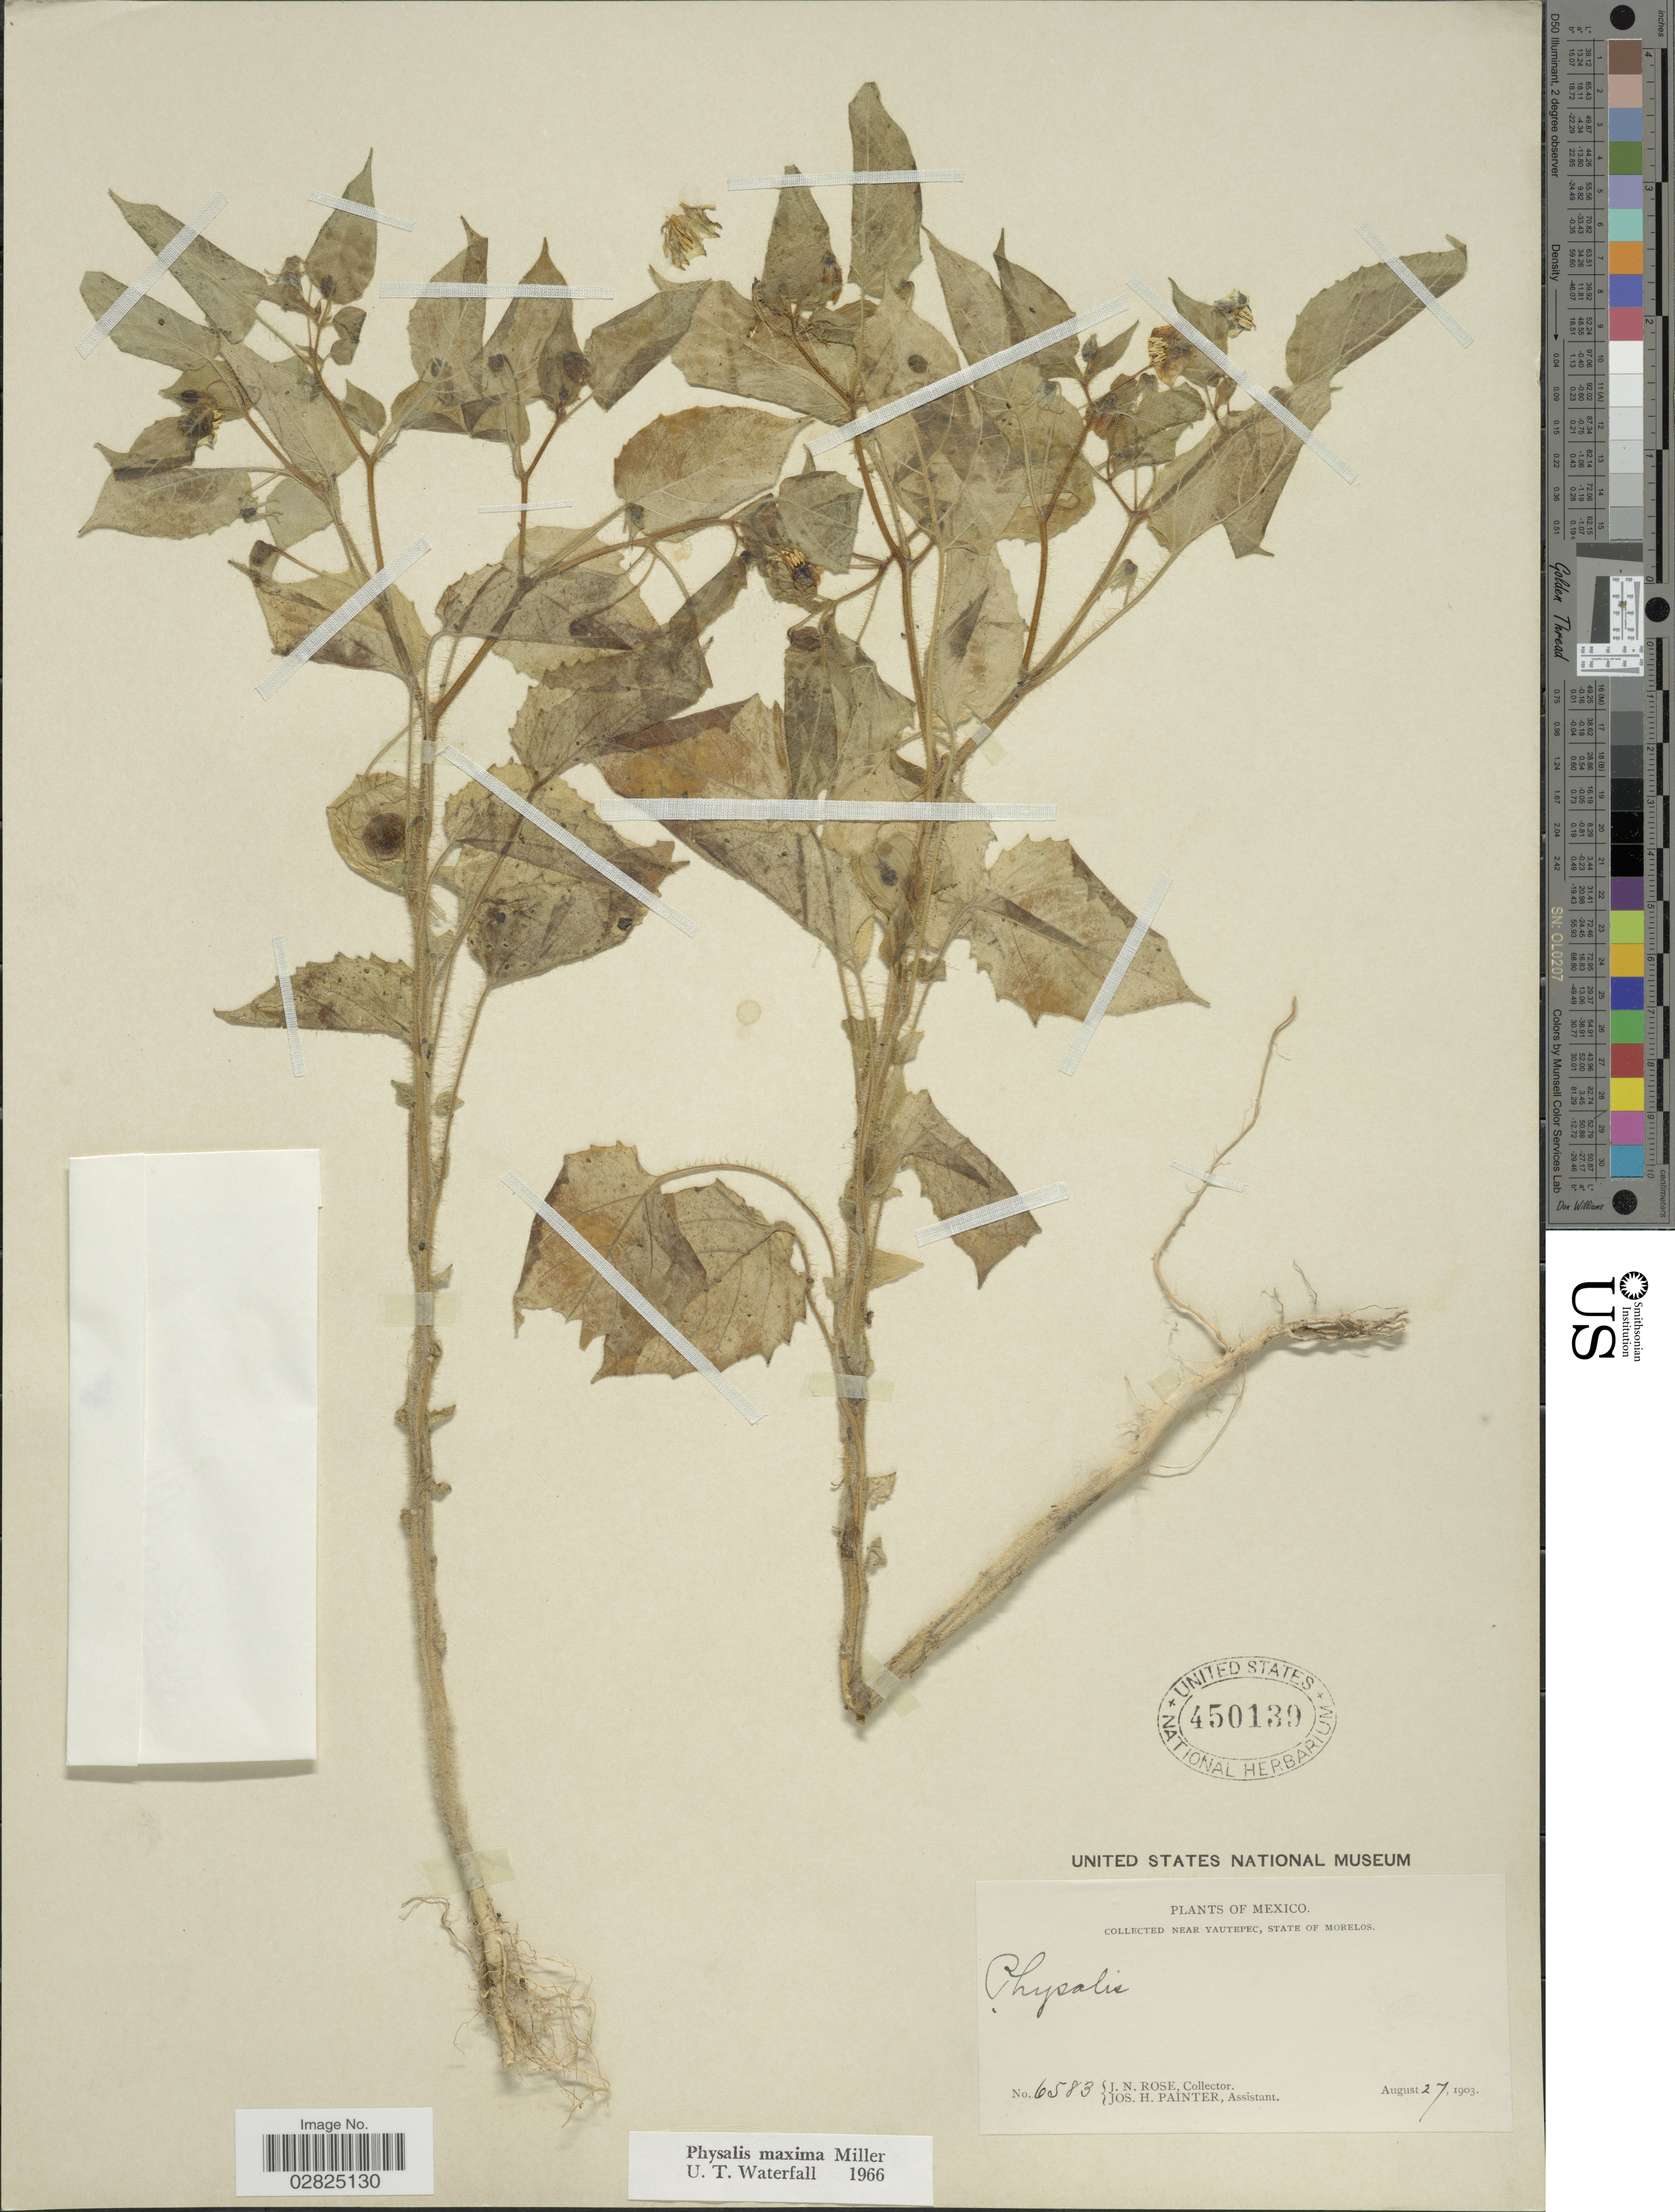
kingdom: Plantae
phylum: Tracheophyta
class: Magnoliopsida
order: Solanales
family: Solanaceae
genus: Physalis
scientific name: Physalis pruinosa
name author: L.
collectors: J. N. Rose & J. H. Painter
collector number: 6583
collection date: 1903-08-27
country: Mexico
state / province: Morelos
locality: Near Yautepec.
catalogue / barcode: US 450139